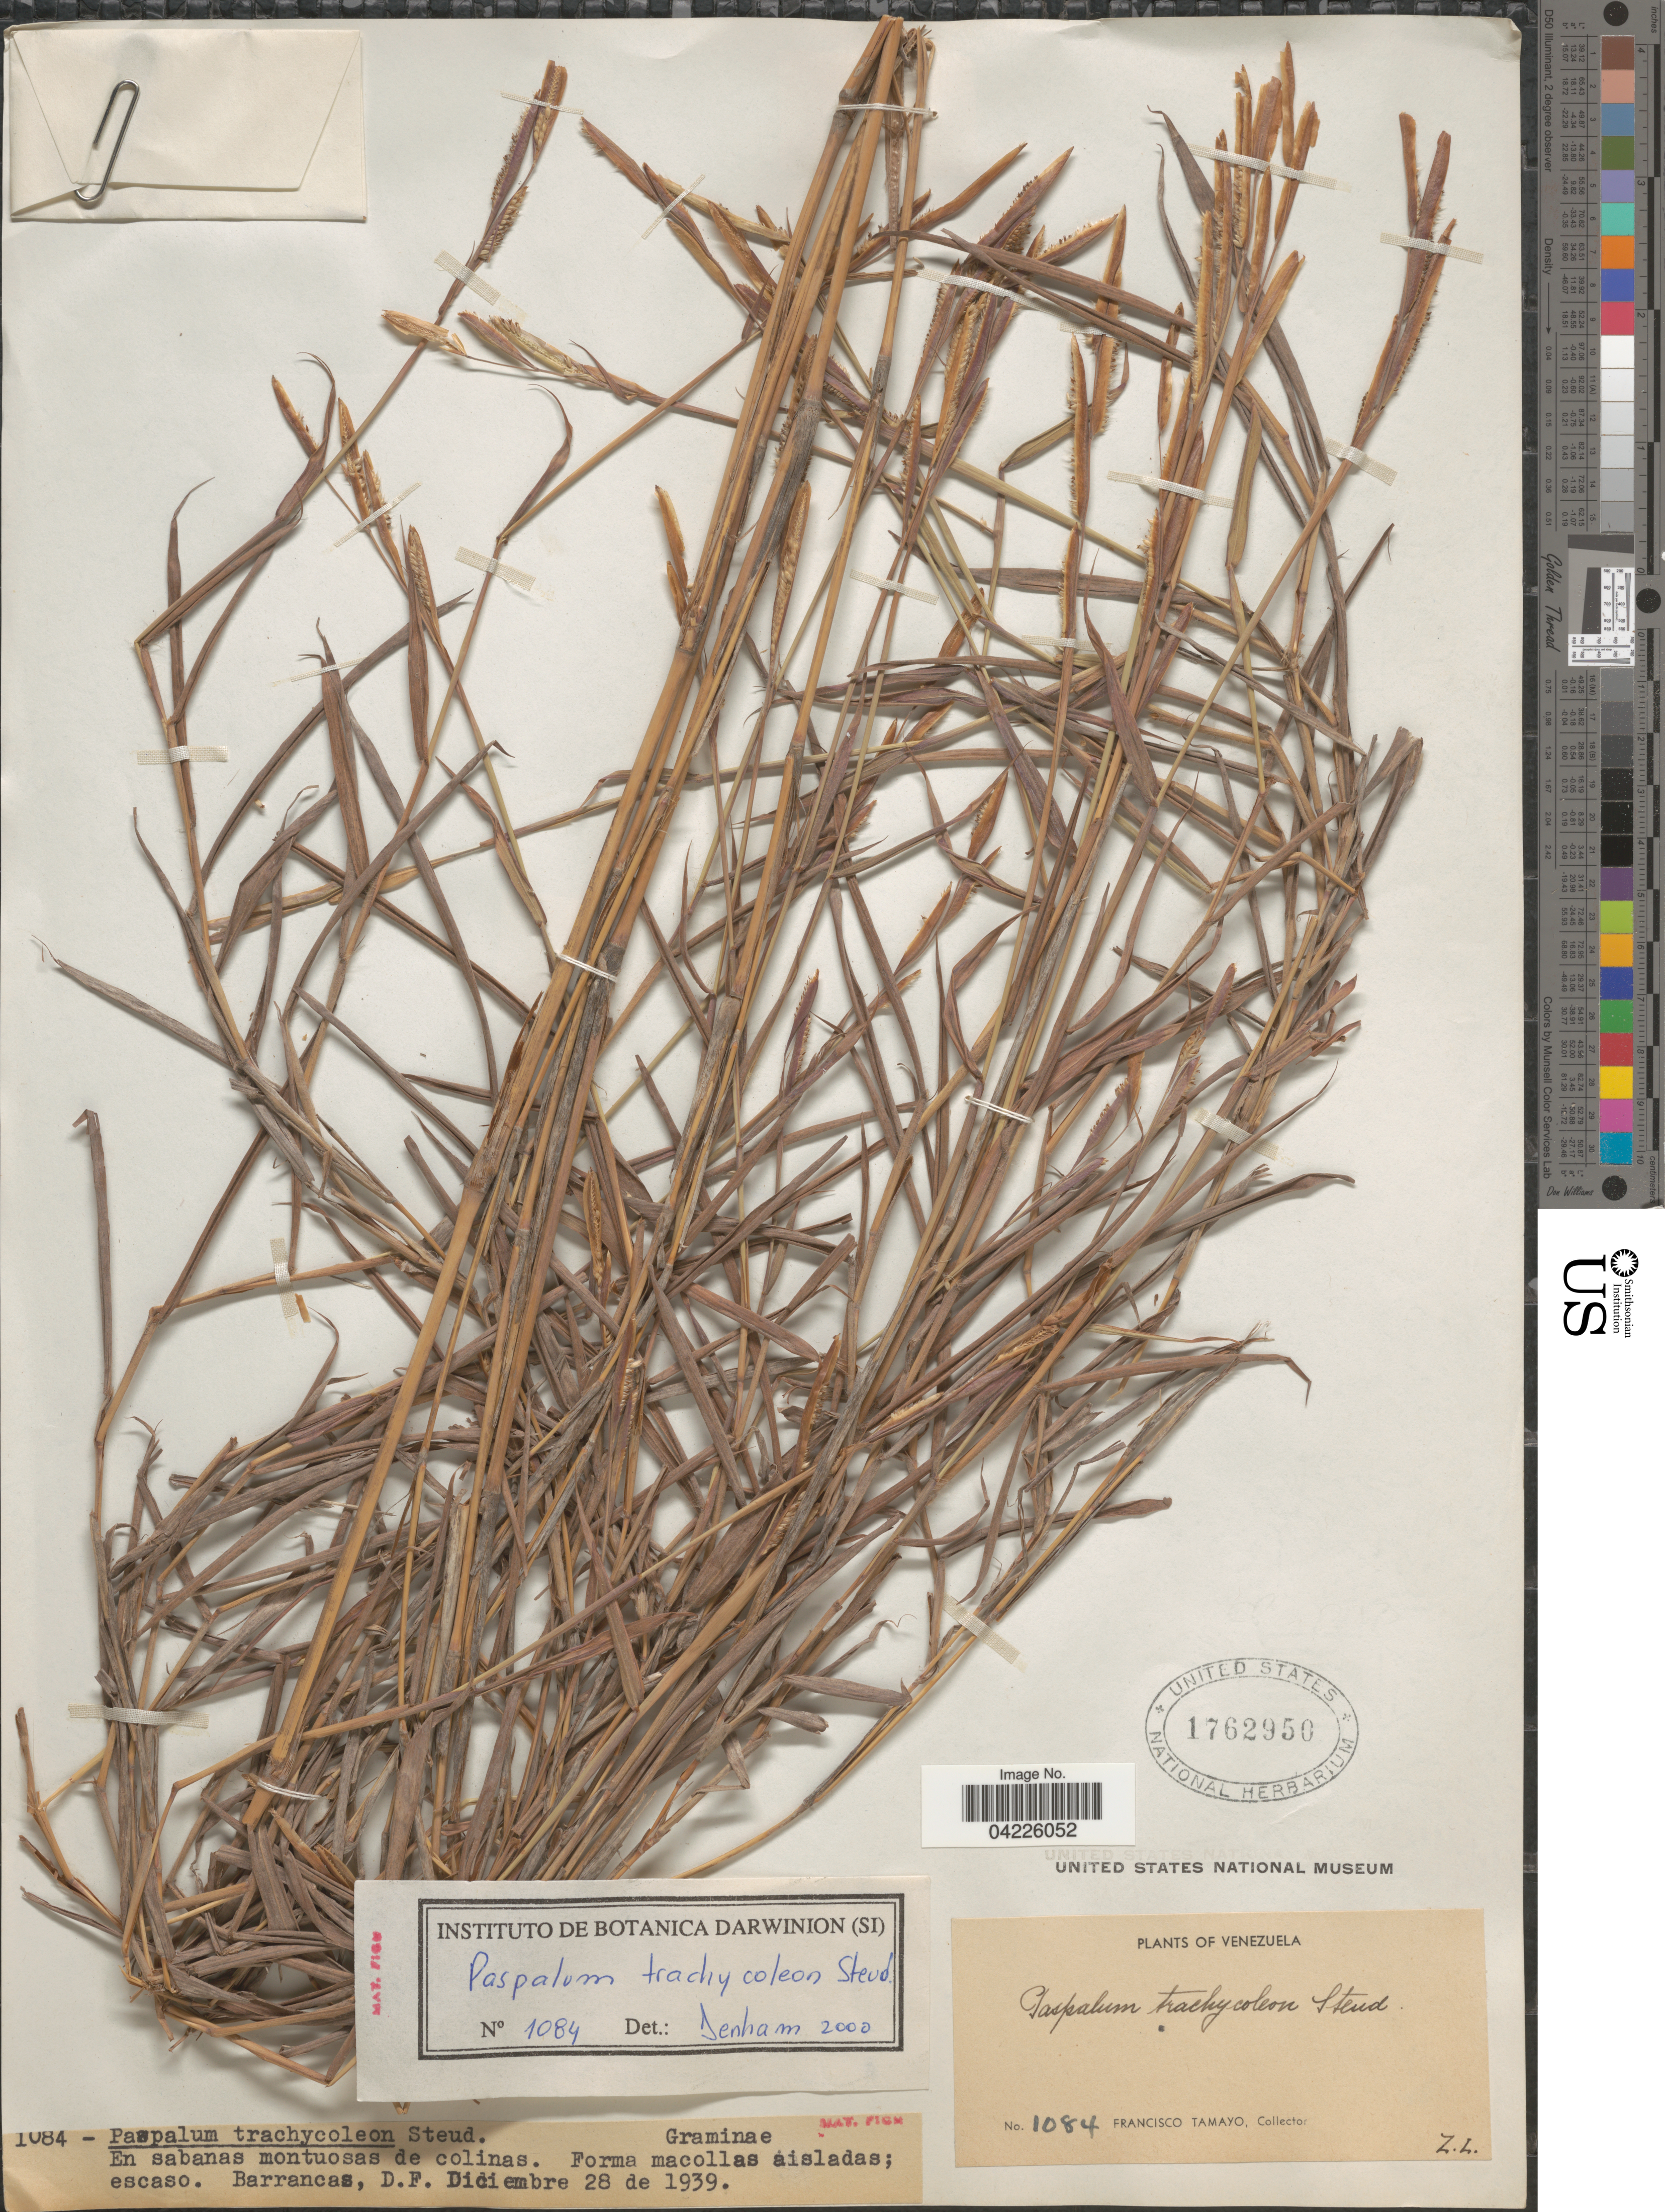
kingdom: Plantae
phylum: Tracheophyta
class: Liliopsida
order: Poales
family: Poaceae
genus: Paspalum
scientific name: Paspalum trachycoleon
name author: Steud.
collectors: F. Tamayo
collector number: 1084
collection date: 1939-12-28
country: Venezuela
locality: En sabanas montuosas de colinas. Barrancas, D. F.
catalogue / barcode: US 1762950